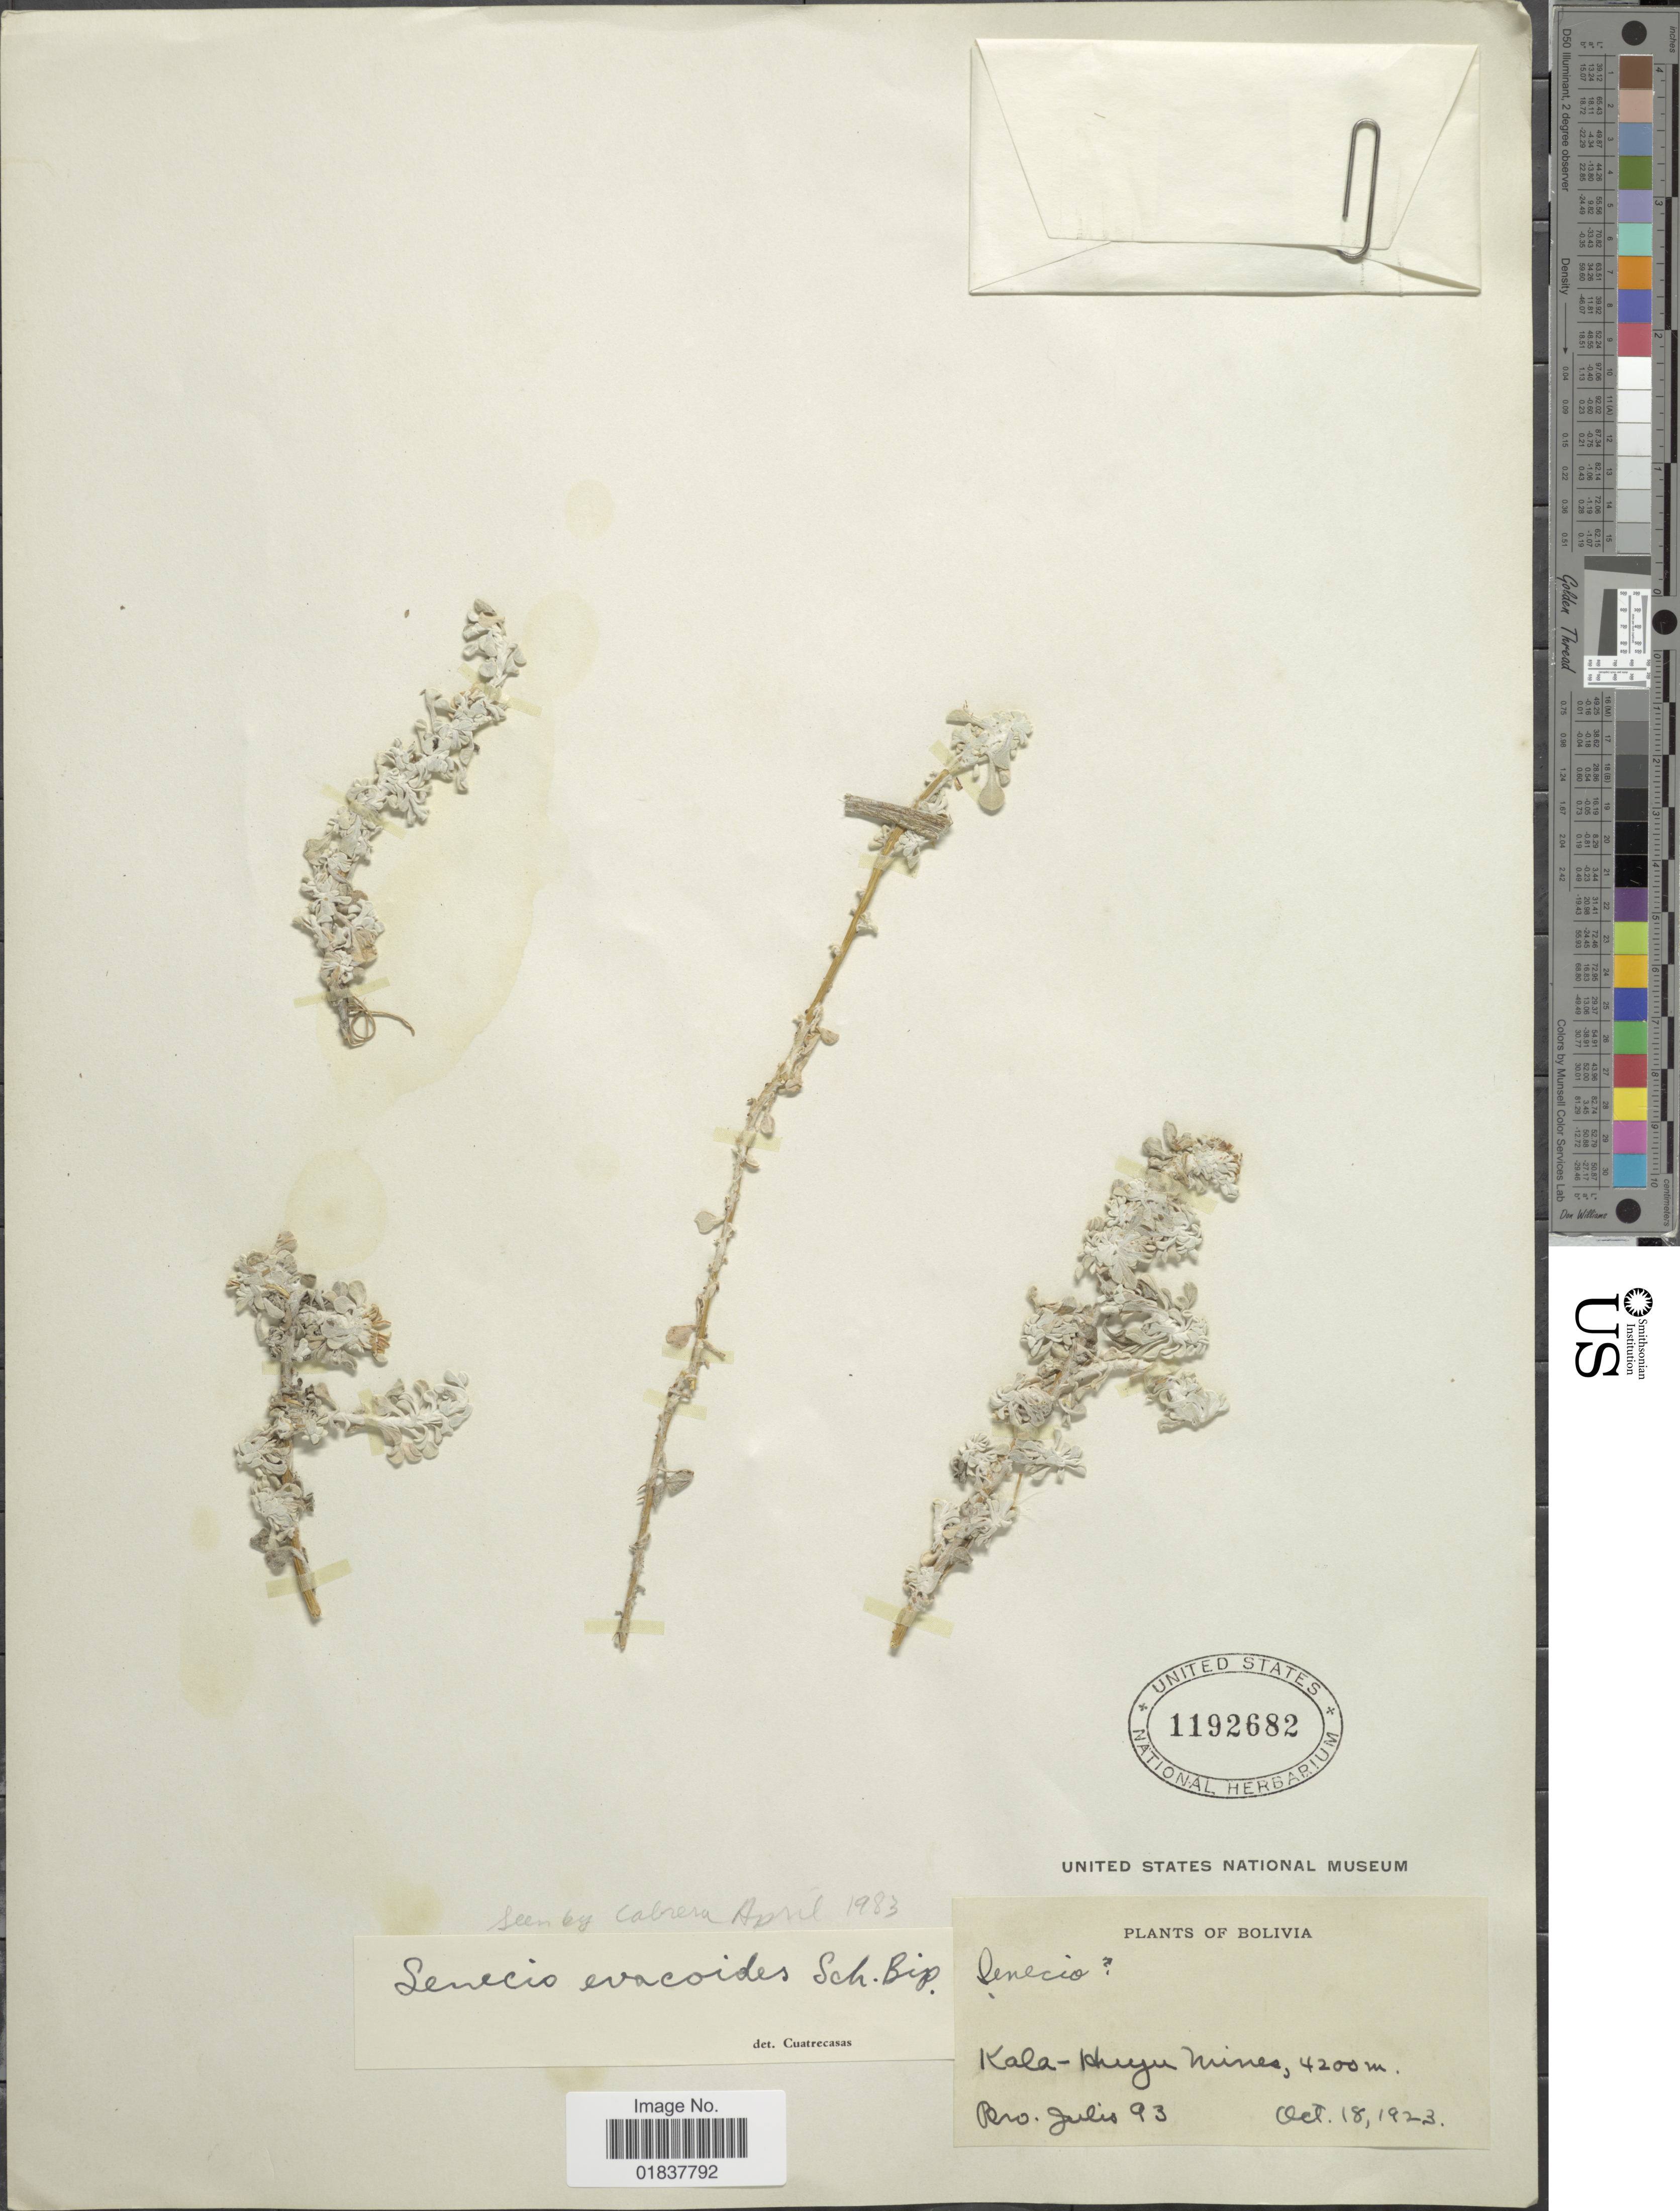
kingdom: Plantae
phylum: Tracheophyta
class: Magnoliopsida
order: Asterales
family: Asteraceae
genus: Senecio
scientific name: Senecio evacoides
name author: Sch. Bip.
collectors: Bro. Julio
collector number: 93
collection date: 1923-10-18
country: Bolivia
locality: Kala-Huyu Mines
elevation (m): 4200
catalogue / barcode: US 1192682